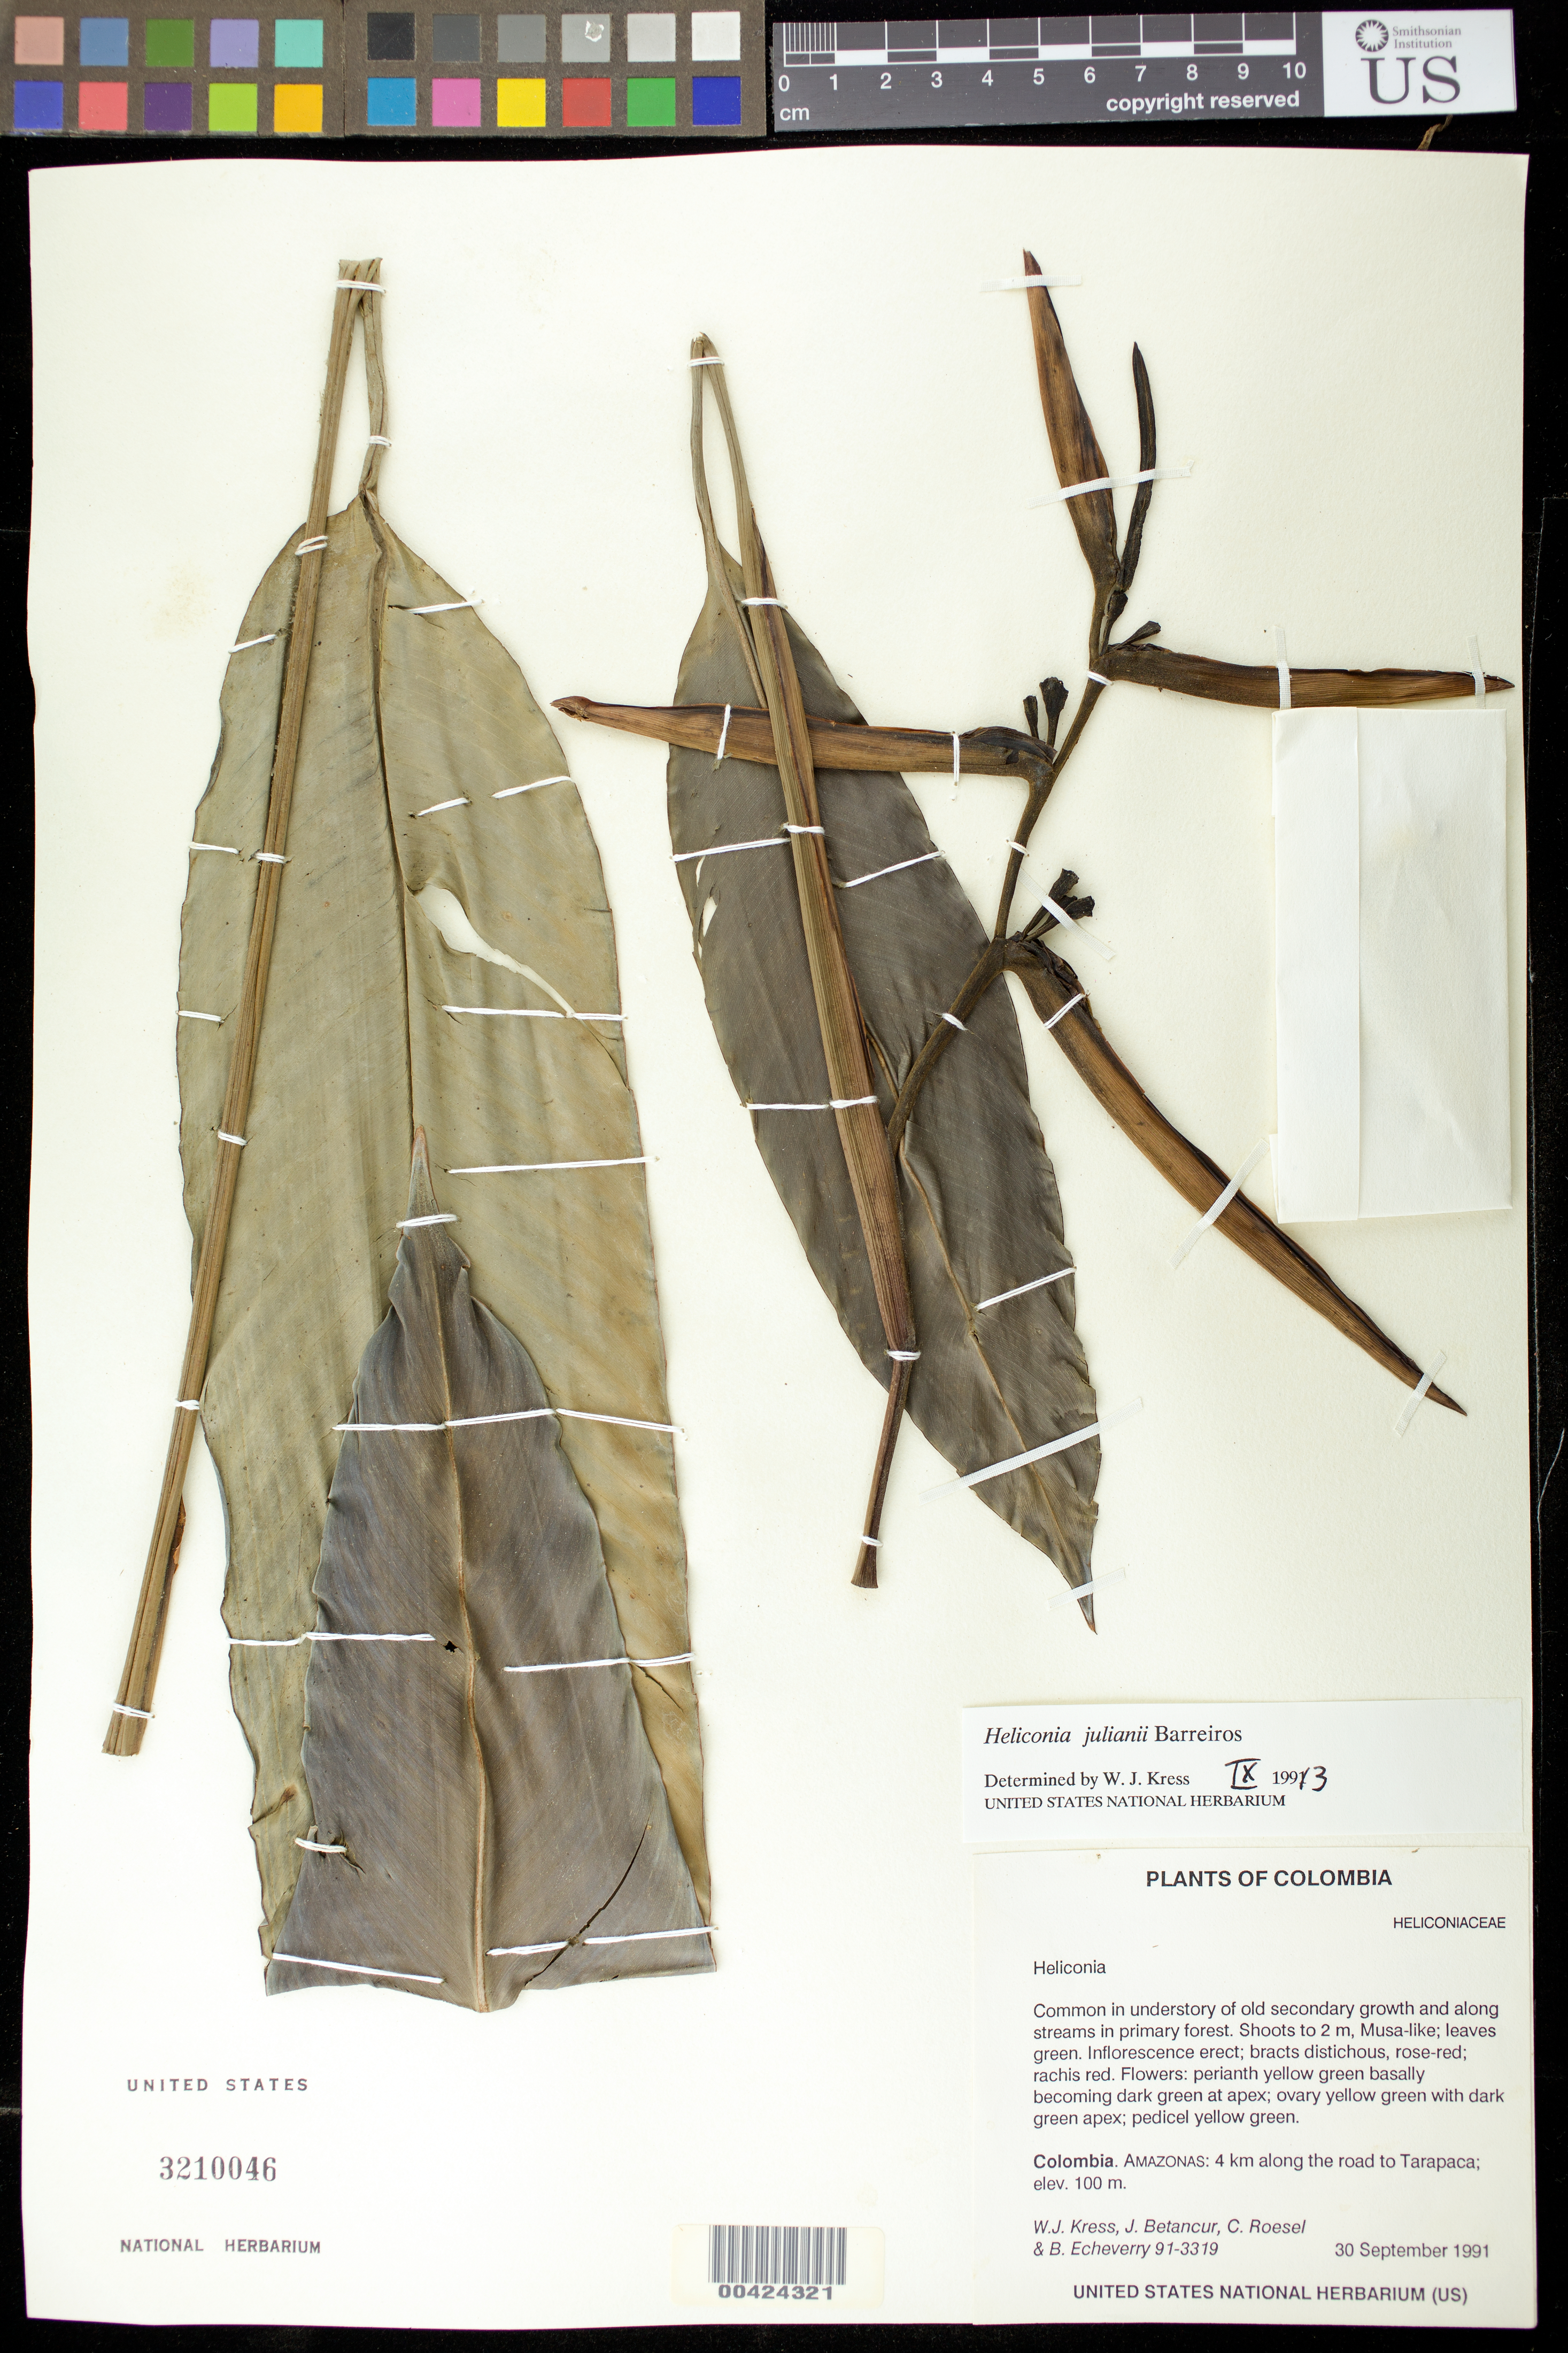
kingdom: Plantae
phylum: Tracheophyta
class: Liliopsida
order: Zingiberales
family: Heliconiaceae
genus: Heliconia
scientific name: Heliconia julianii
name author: Barreiros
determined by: Kress, W. J., (US), Smithsonian Institution - National Museum of Natural History (UNITED STATES)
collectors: W. J. Kress, J. C. Betancur, C. S. Roesel & B. Echeverry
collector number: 91-3319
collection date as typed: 30 Sep 1991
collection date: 1991-09-30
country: Colombia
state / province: Amazônas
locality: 4 km along road to Tarapacá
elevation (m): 100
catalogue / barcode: US 3210046